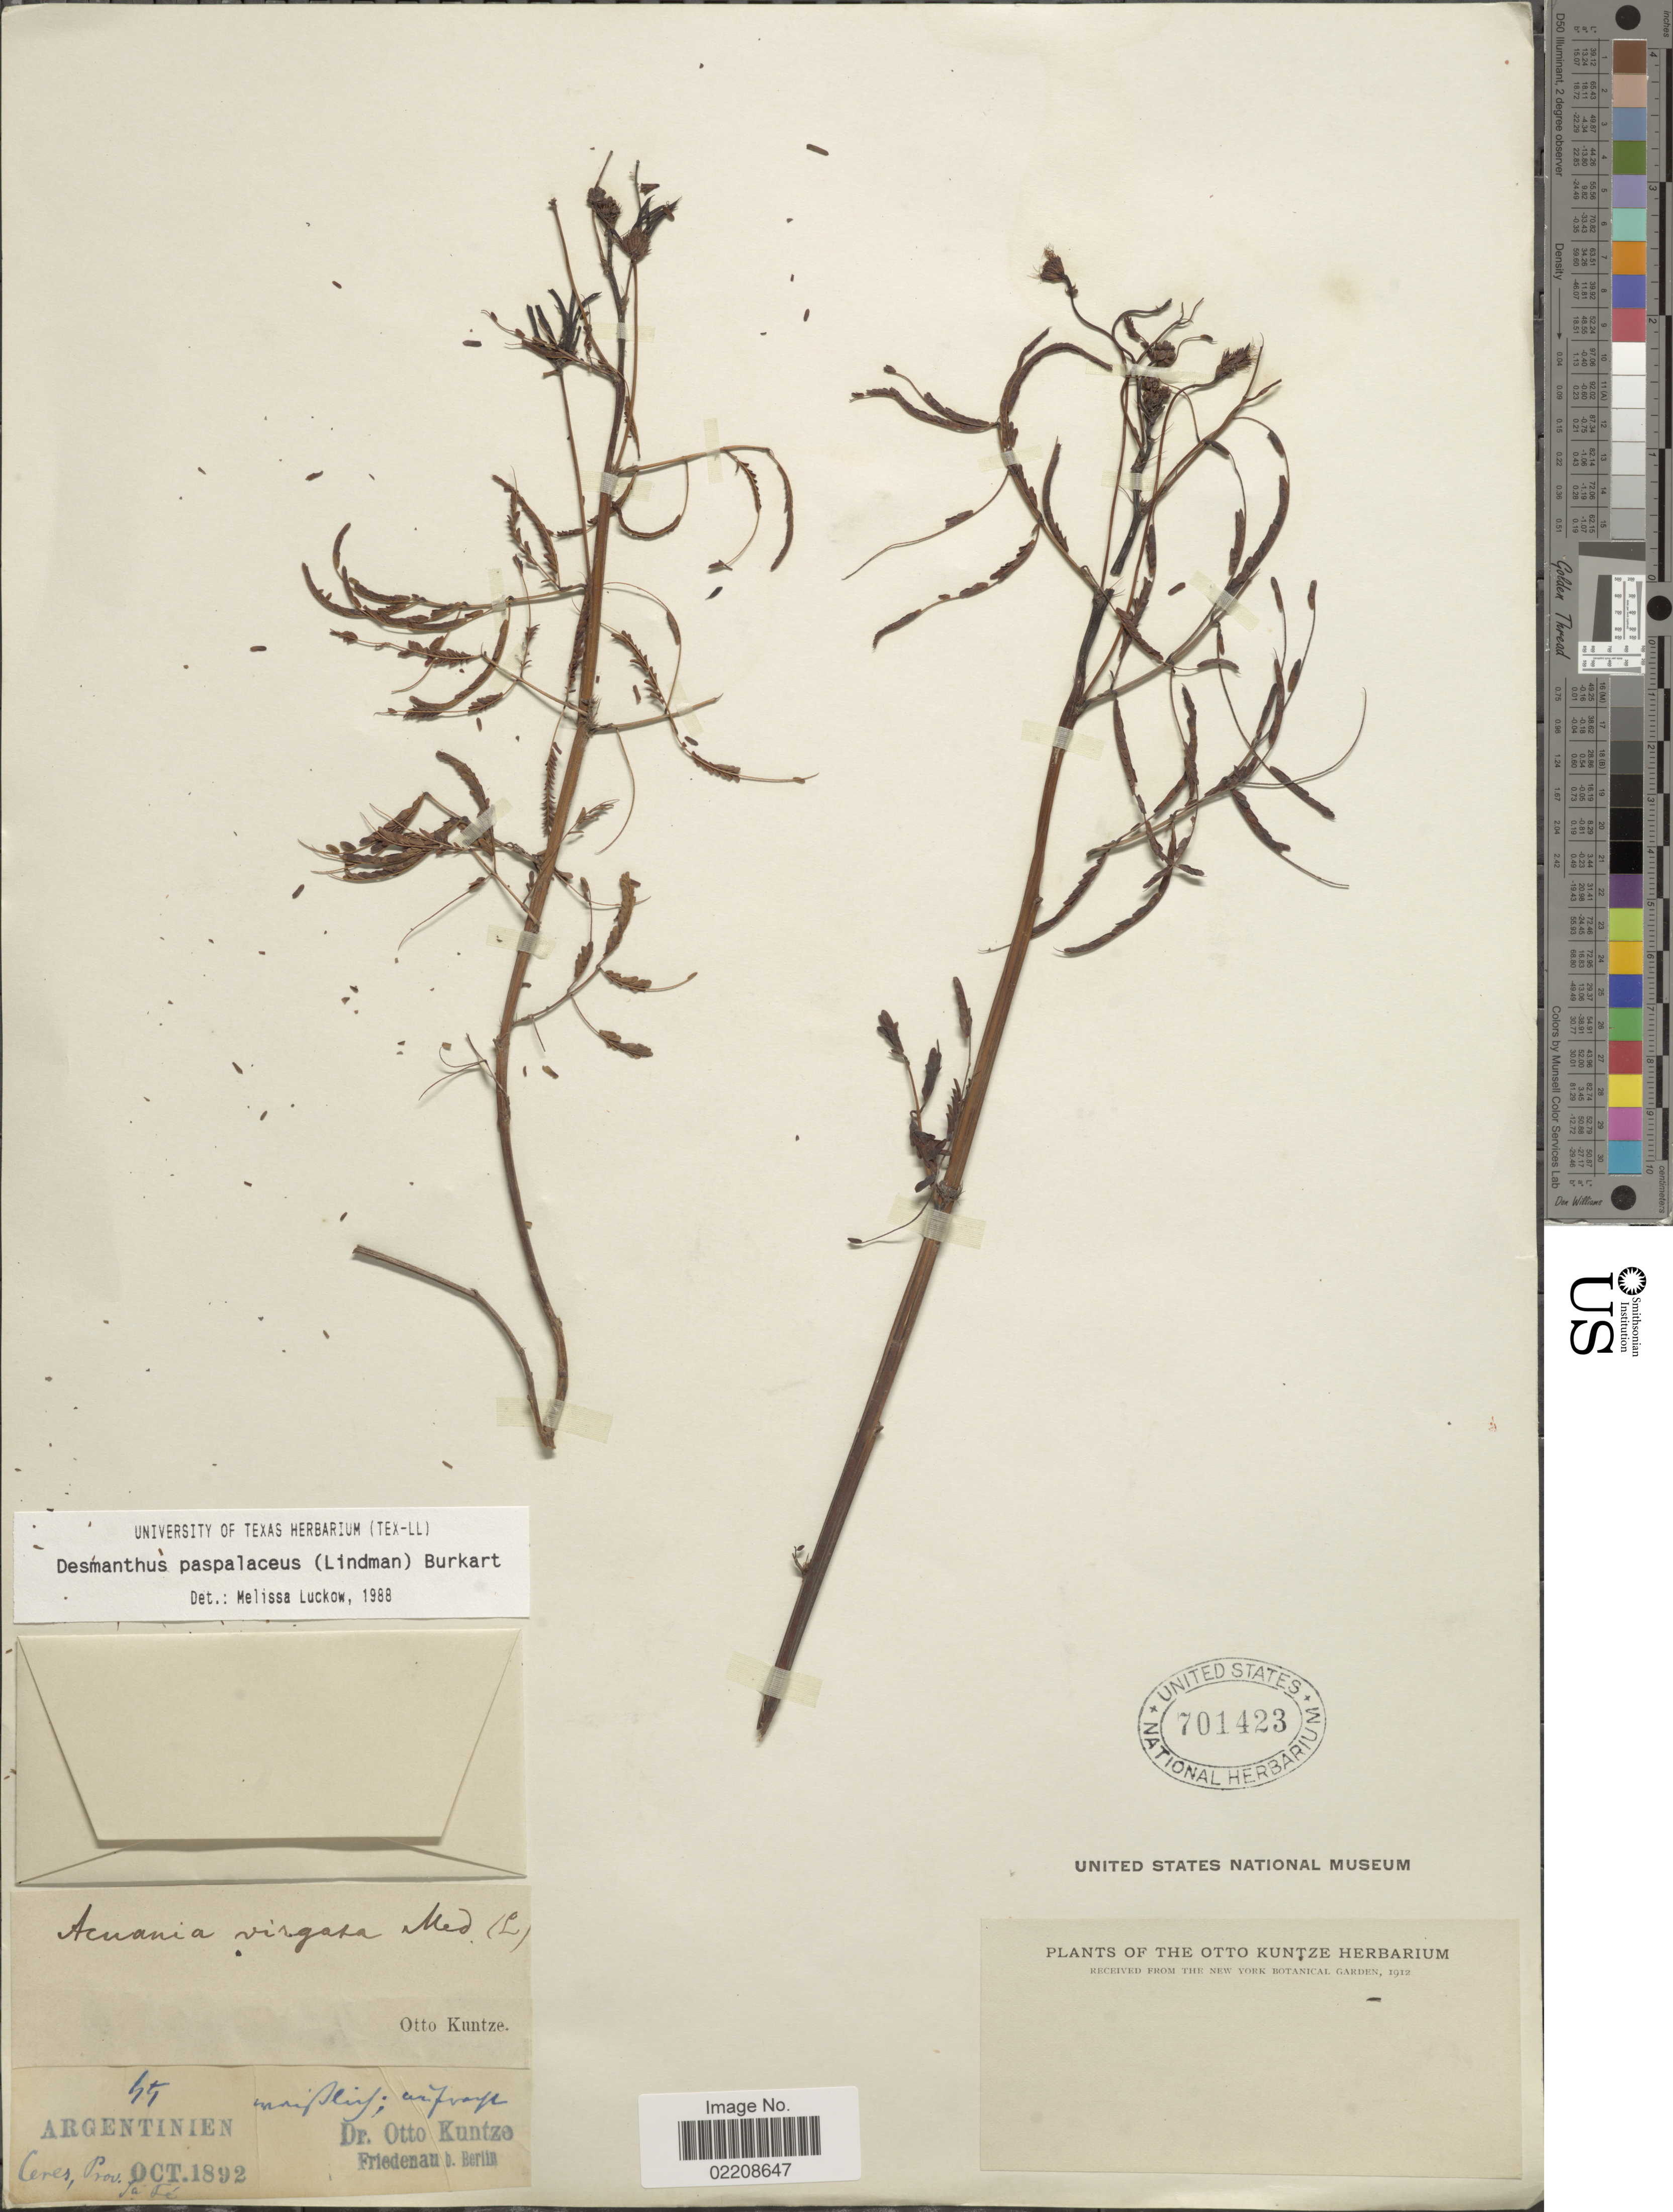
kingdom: Plantae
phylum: Tracheophyta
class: Magnoliopsida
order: Fabales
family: Fabaceae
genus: Desmanthus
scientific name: Desmanthus paspalaceus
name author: (Lindm.) Burkart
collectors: C.E.O. Kuntze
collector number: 45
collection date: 1892-10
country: Argentina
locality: Ceres, Prov. Sa. Fé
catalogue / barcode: US 701423